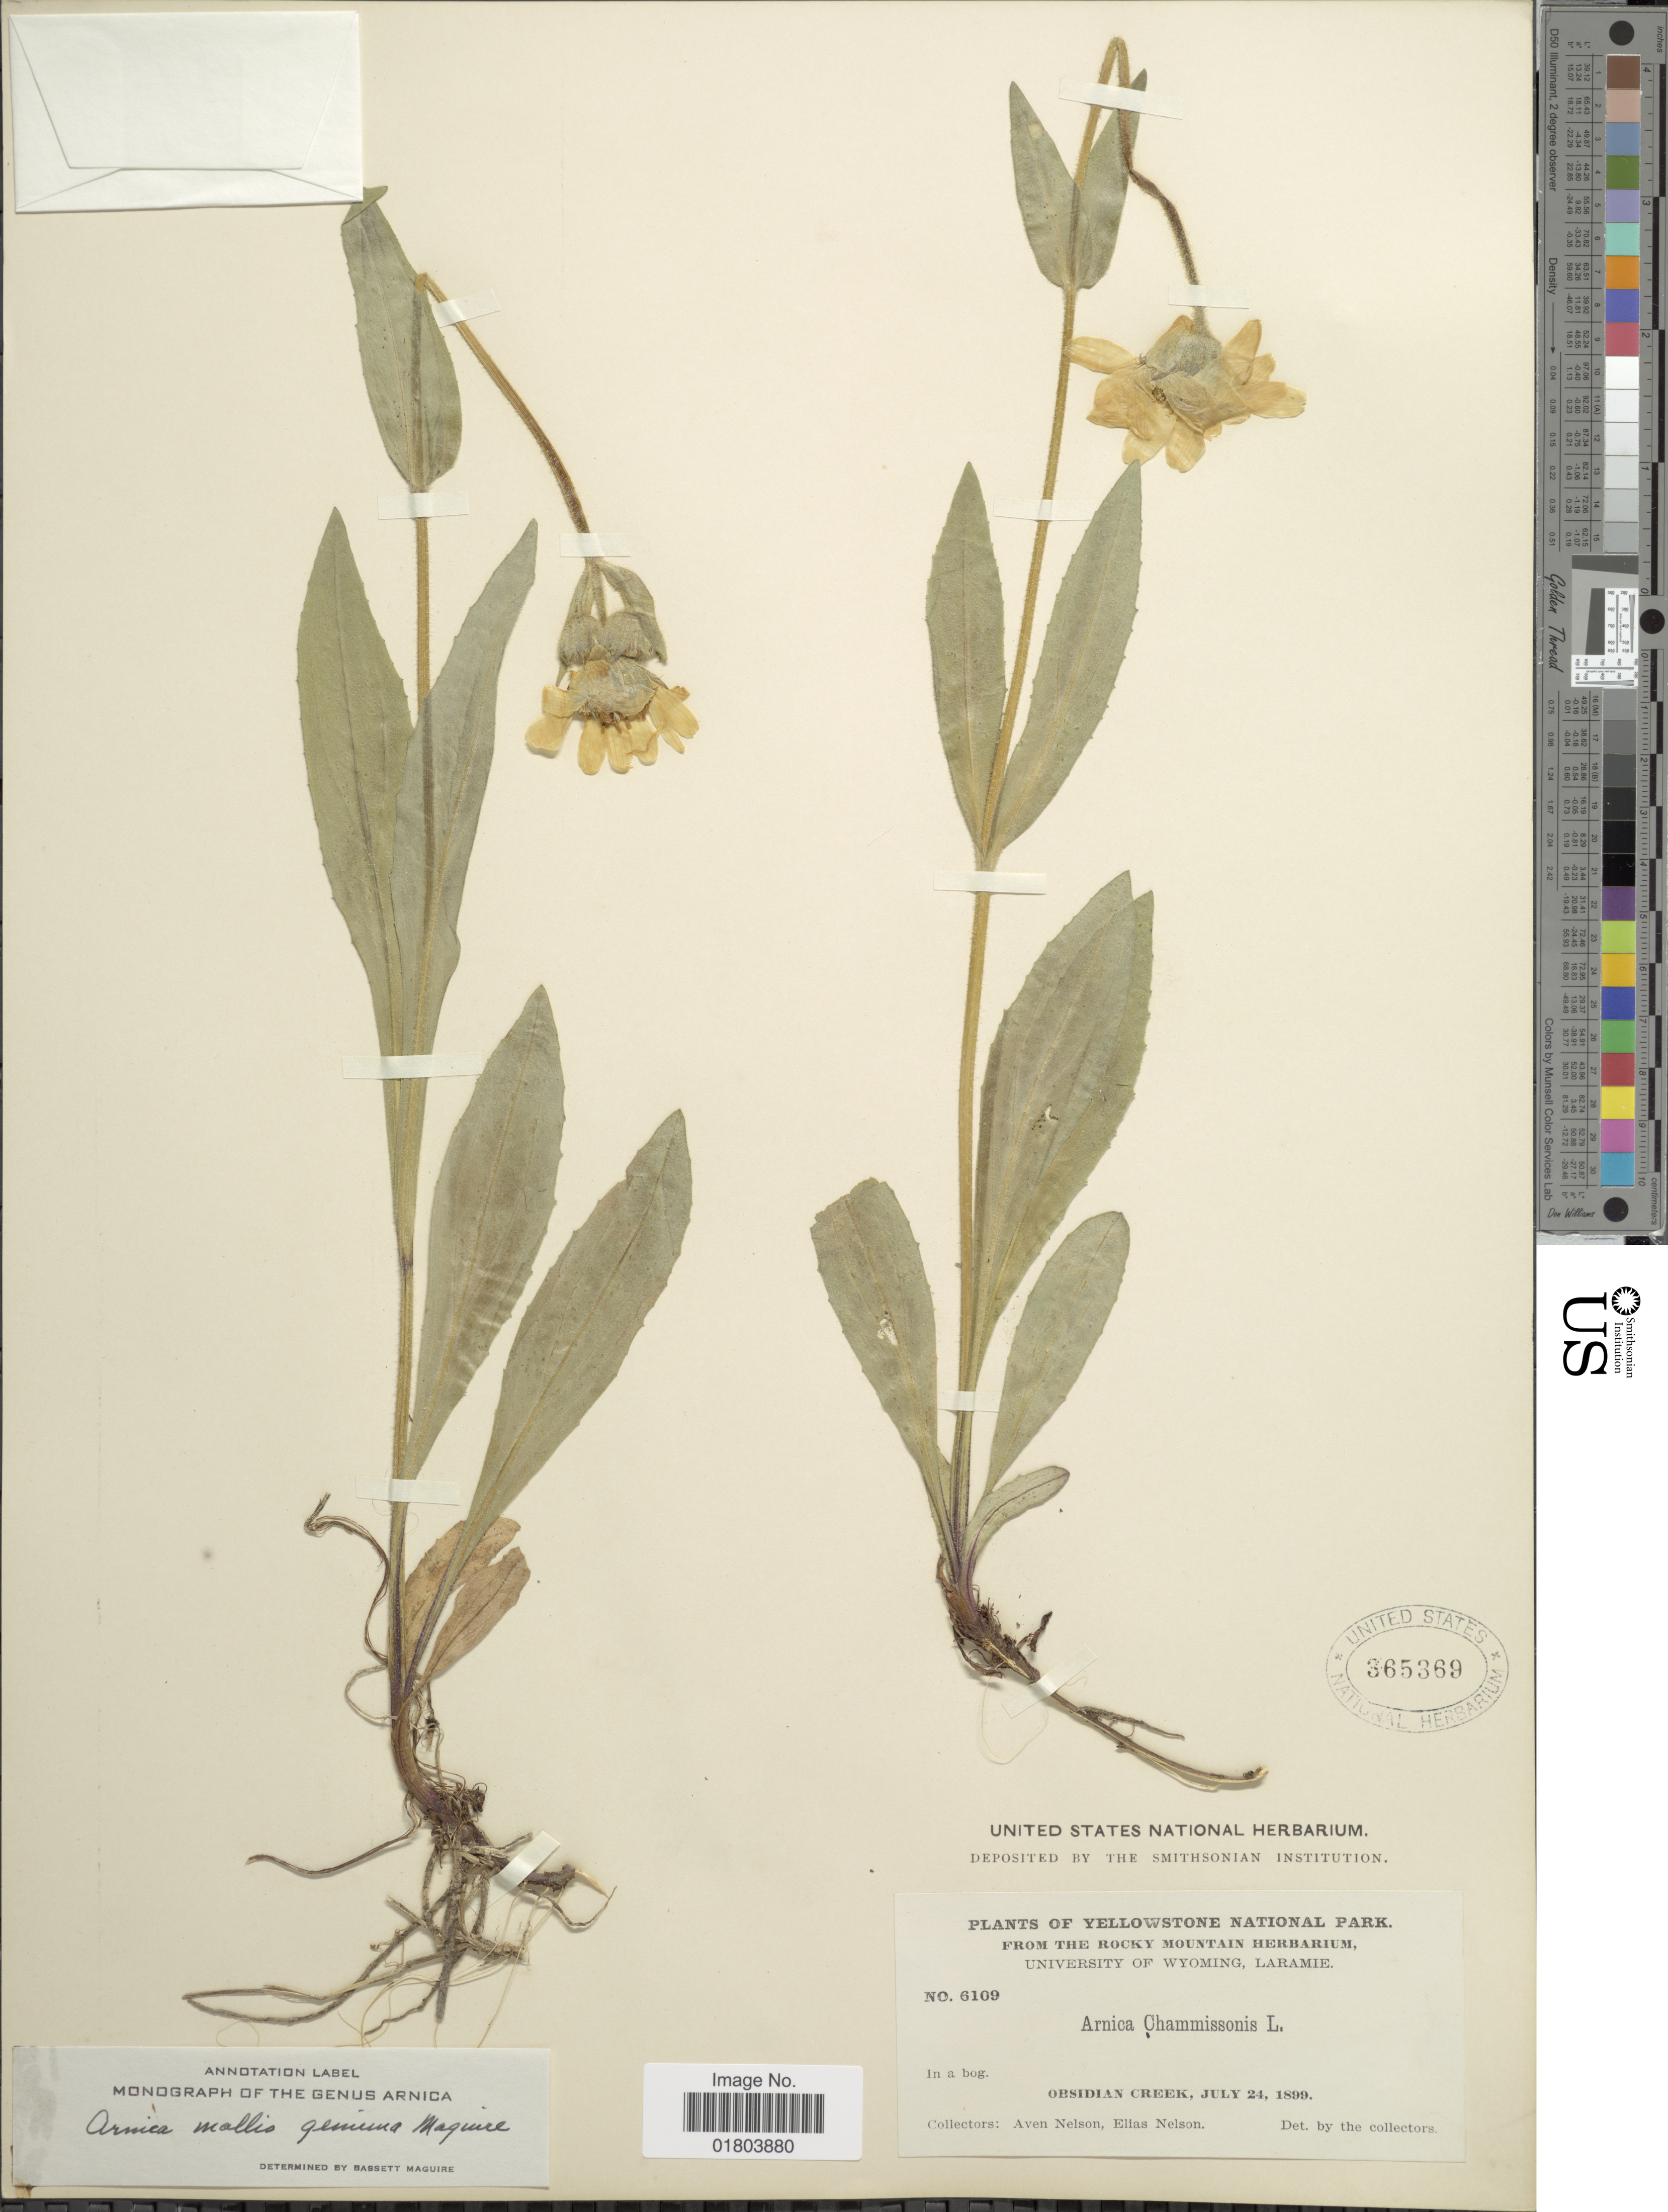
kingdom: Plantae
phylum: Tracheophyta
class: Magnoliopsida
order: Asterales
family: Asteraceae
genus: Arnica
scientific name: Arnica mollis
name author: Hook.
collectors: A. Nelson & E. Nelson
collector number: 6109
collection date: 1899-07-24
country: United States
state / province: Wyoming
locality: Yellowstone National Park, Obsidian Creek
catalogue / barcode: US 365369